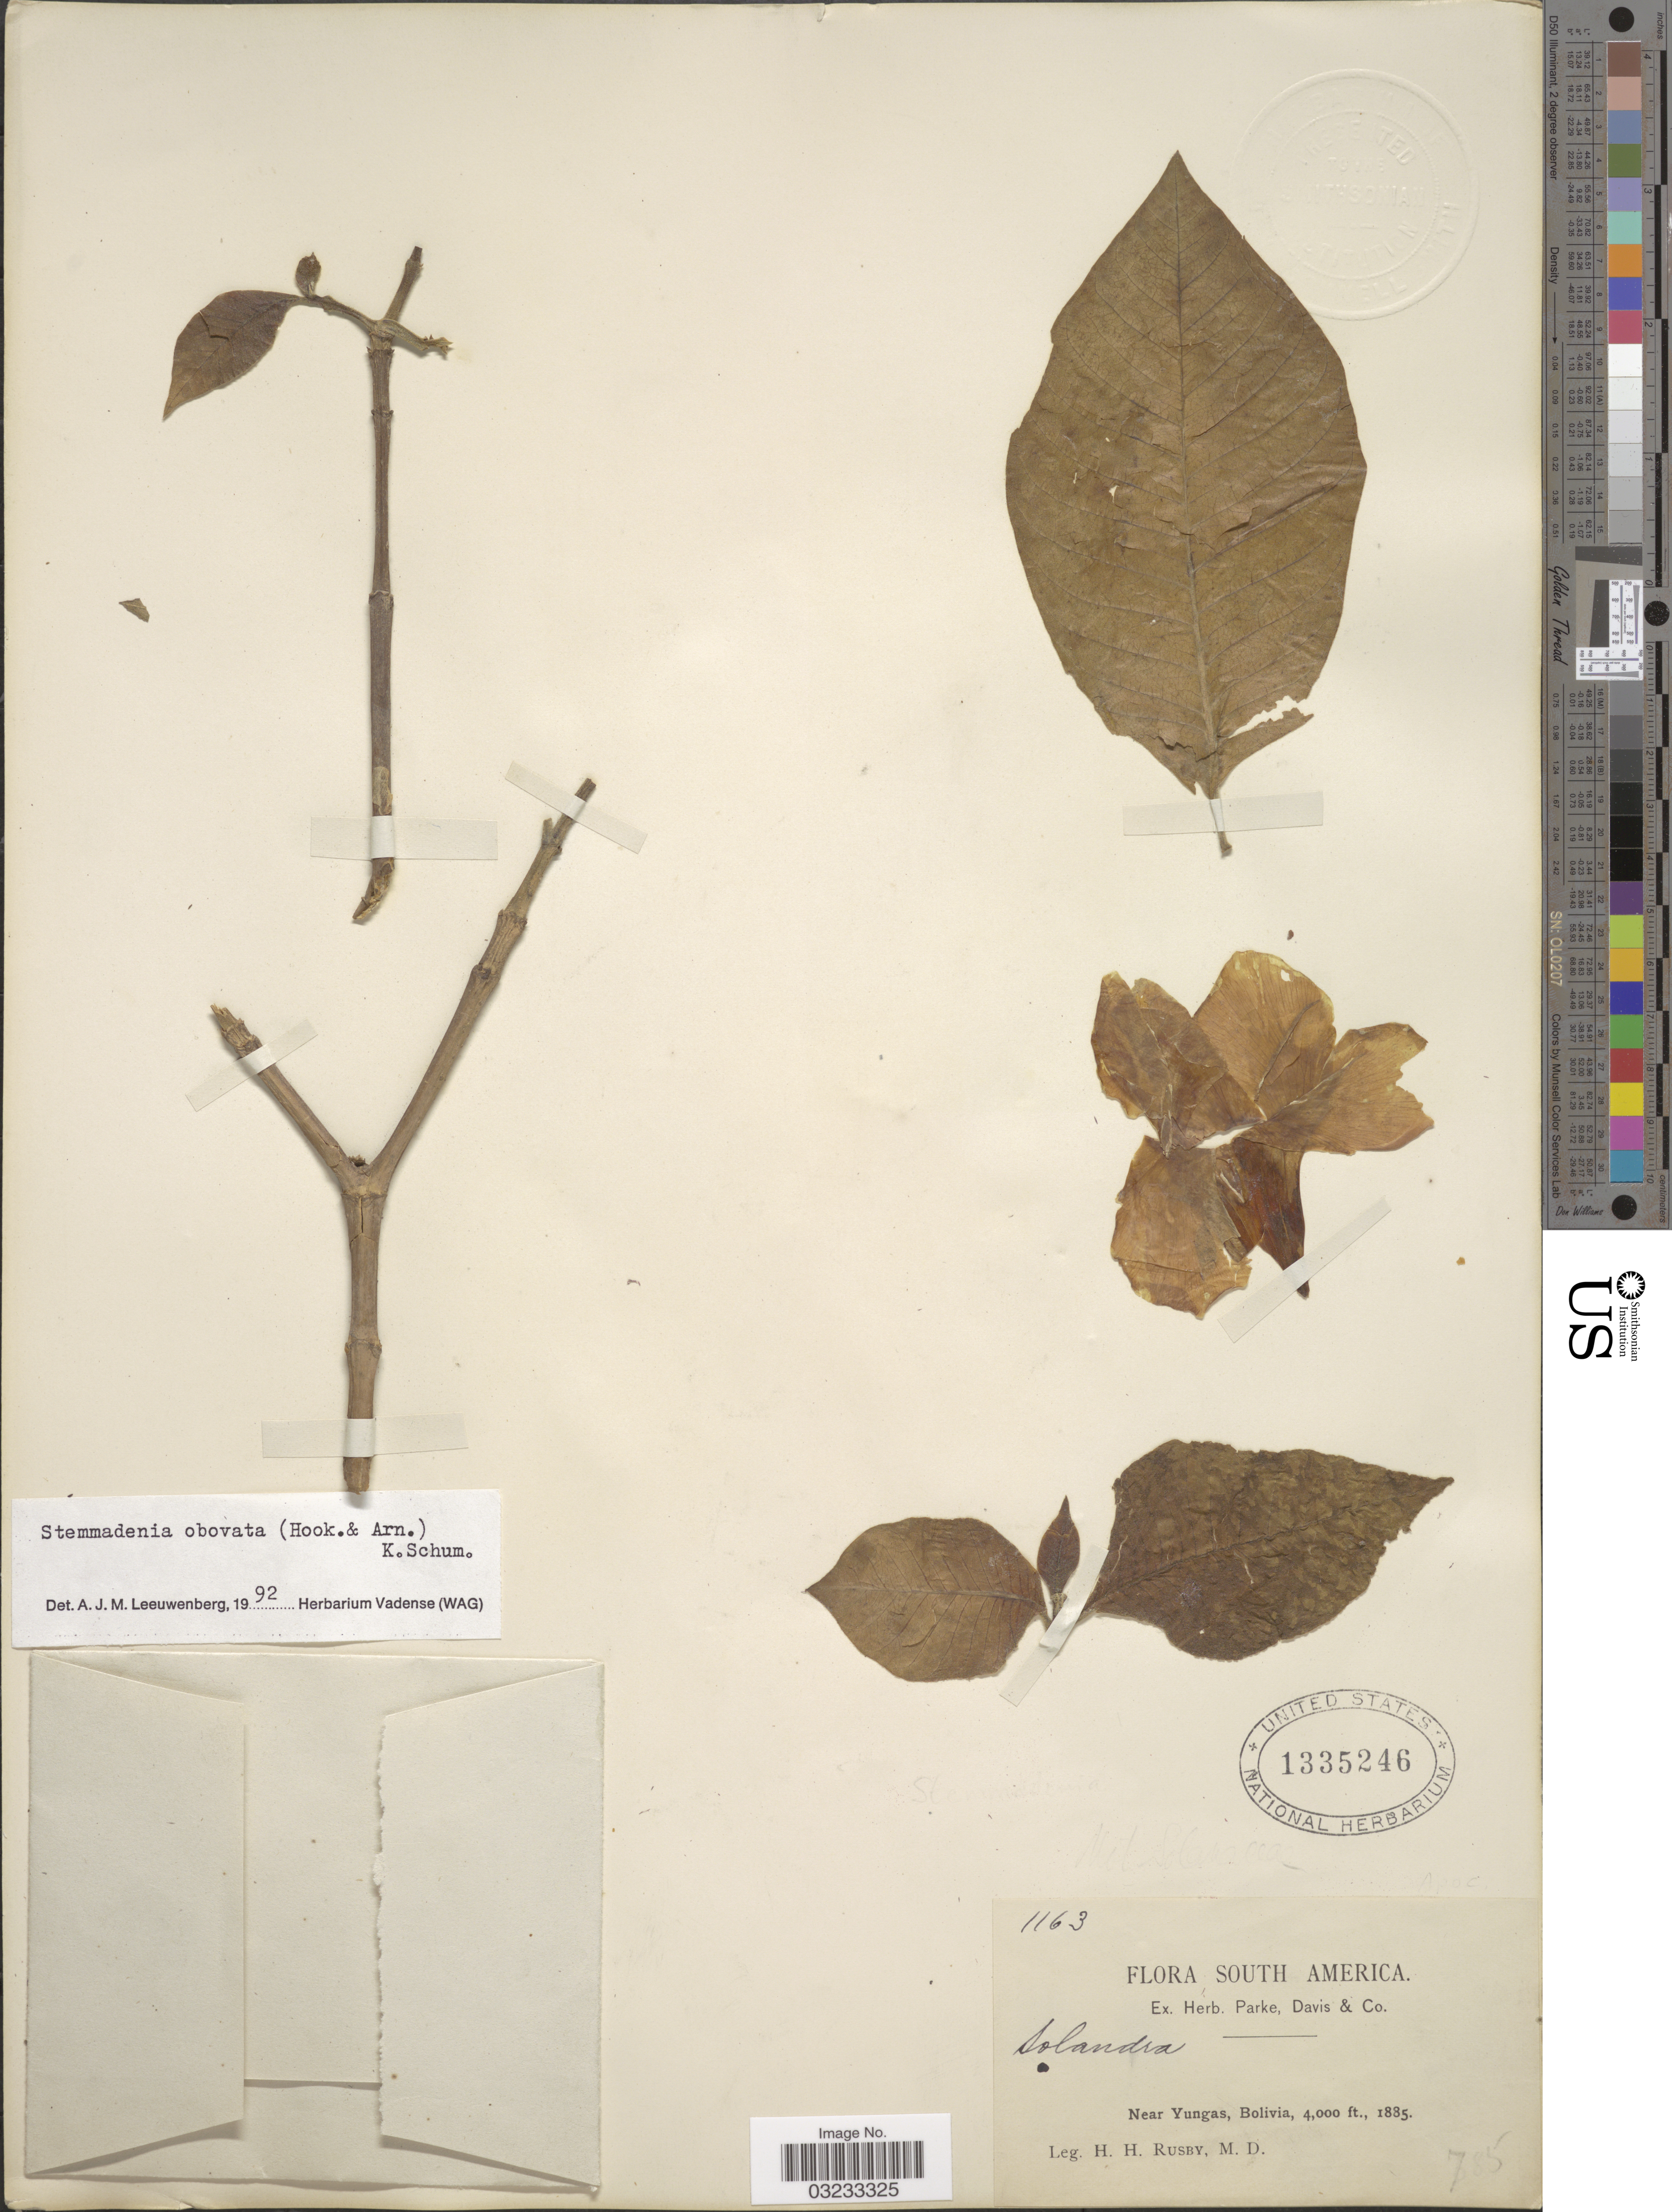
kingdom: Plantae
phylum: Tracheophyta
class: Magnoliopsida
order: Gentianales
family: Apocynaceae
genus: Stemmadenia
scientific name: Stemmadenia obovata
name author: (Hook. & Arn.) K. Schum.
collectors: H. H. Rusby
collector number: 1163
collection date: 1885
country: Bolivia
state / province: La Paz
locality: Near Yungas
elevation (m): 1219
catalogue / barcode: US 1335246